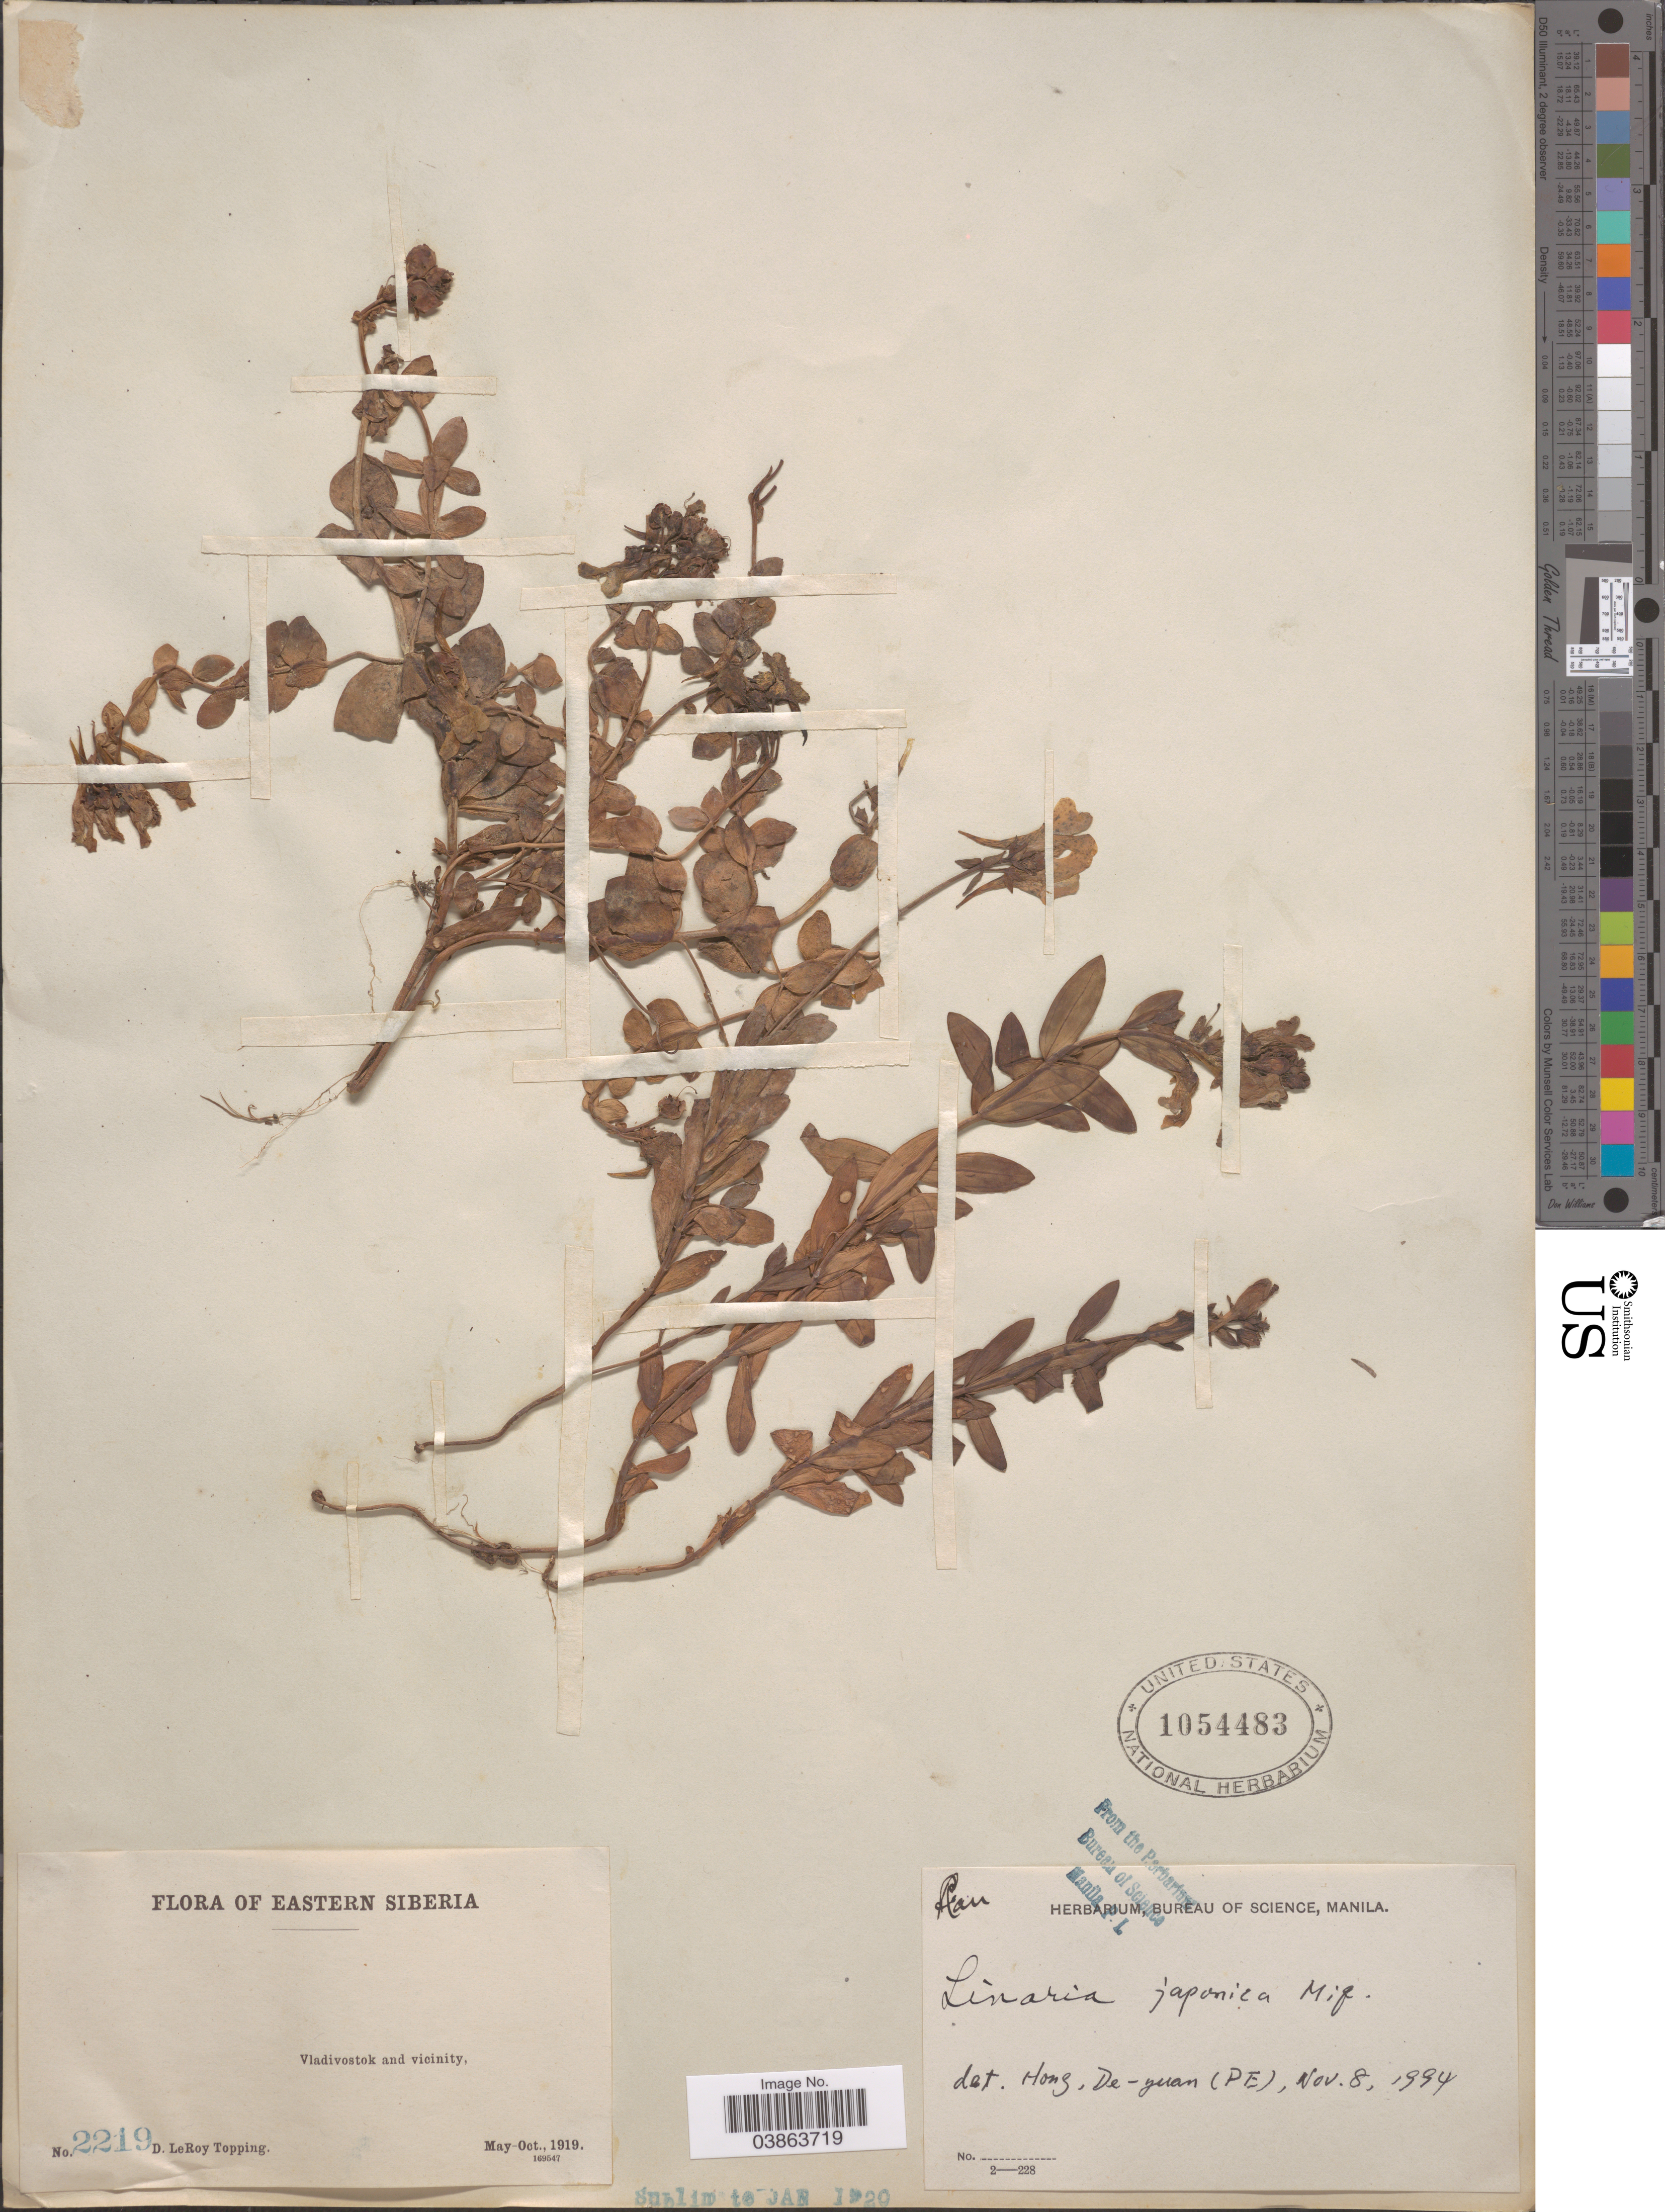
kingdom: Plantae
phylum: Tracheophyta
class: Magnoliopsida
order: Lamiales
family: Plantaginaceae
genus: Linaria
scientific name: Linaria japonica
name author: Miq.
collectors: D. L. Topping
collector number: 2219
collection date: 1919-05/1919-10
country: Russian Federation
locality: Eastern Siberia. Vladivostok and vicinity.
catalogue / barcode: US 1054483